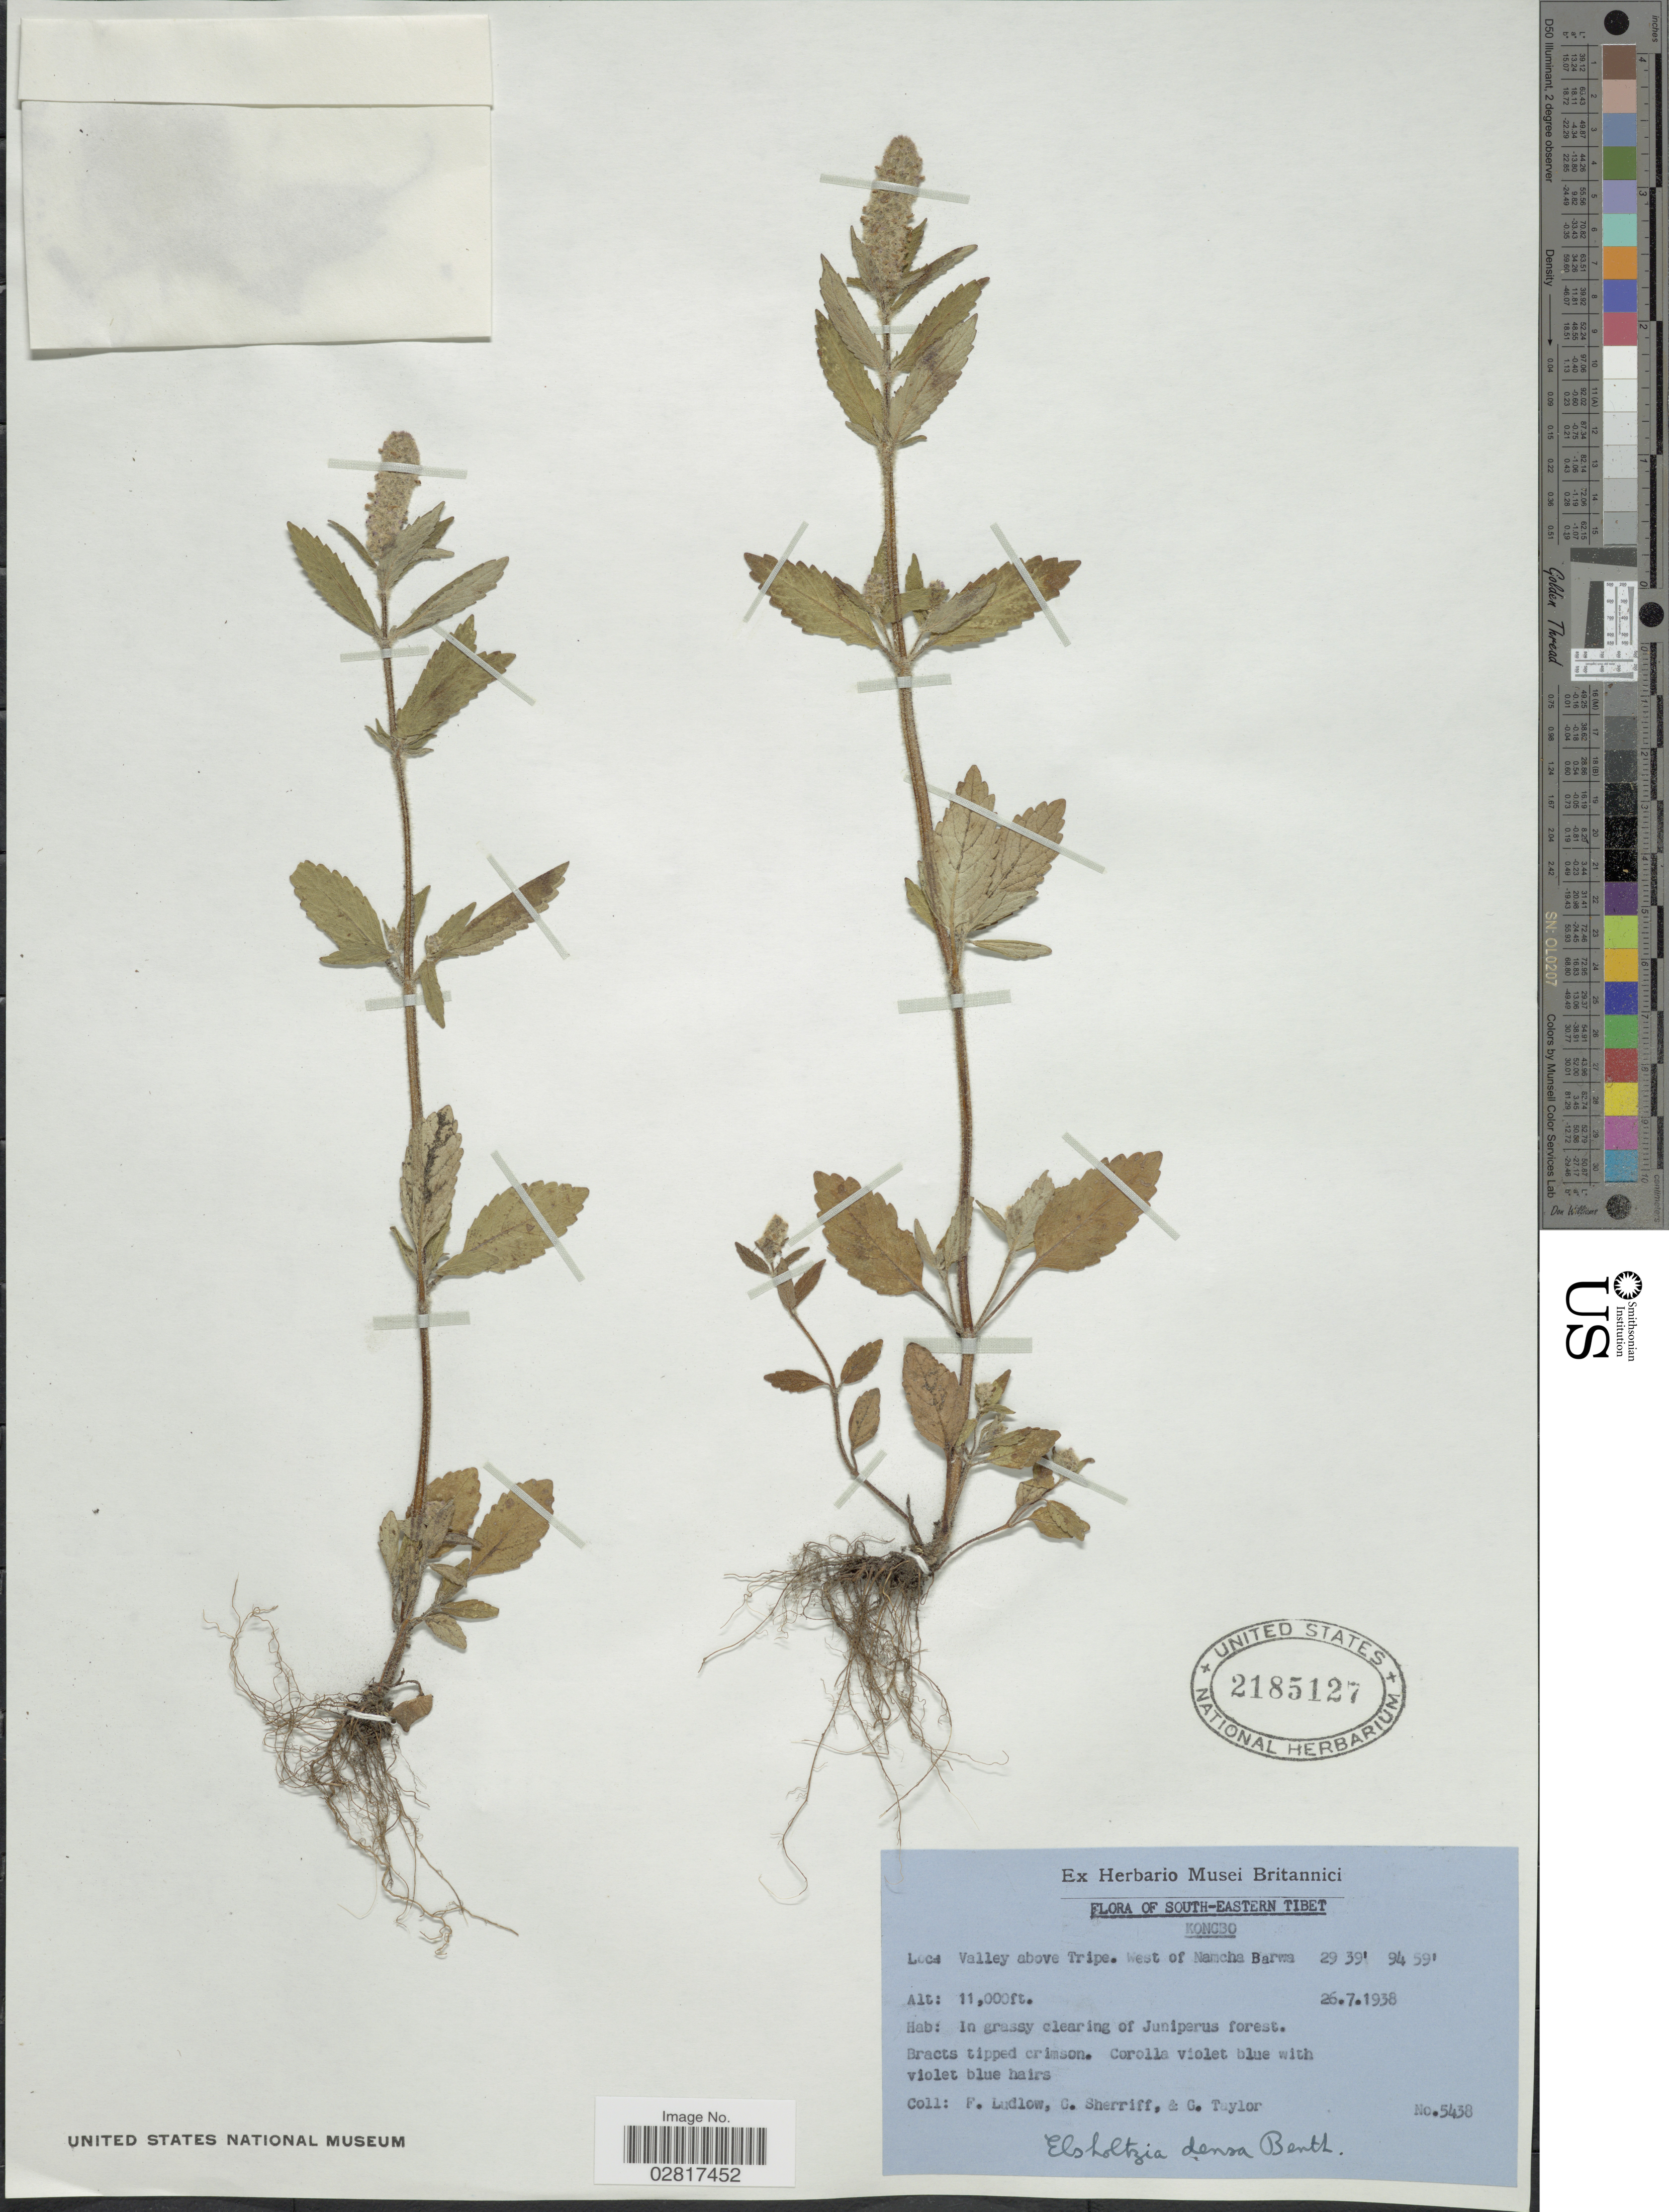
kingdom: Plantae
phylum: Tracheophyta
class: Magnoliopsida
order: Lamiales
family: Lamiaceae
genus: Elsholtzia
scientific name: Elsholtzia densa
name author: Benth.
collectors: F. Ludlow, G. Sherriff & G. Taylor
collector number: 5438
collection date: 1938-07-26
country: China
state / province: Xizang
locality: South-East Tibet, Kongbo, Valley above Tripe. West of Namcha Barwa.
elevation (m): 3353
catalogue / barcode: US 2185127